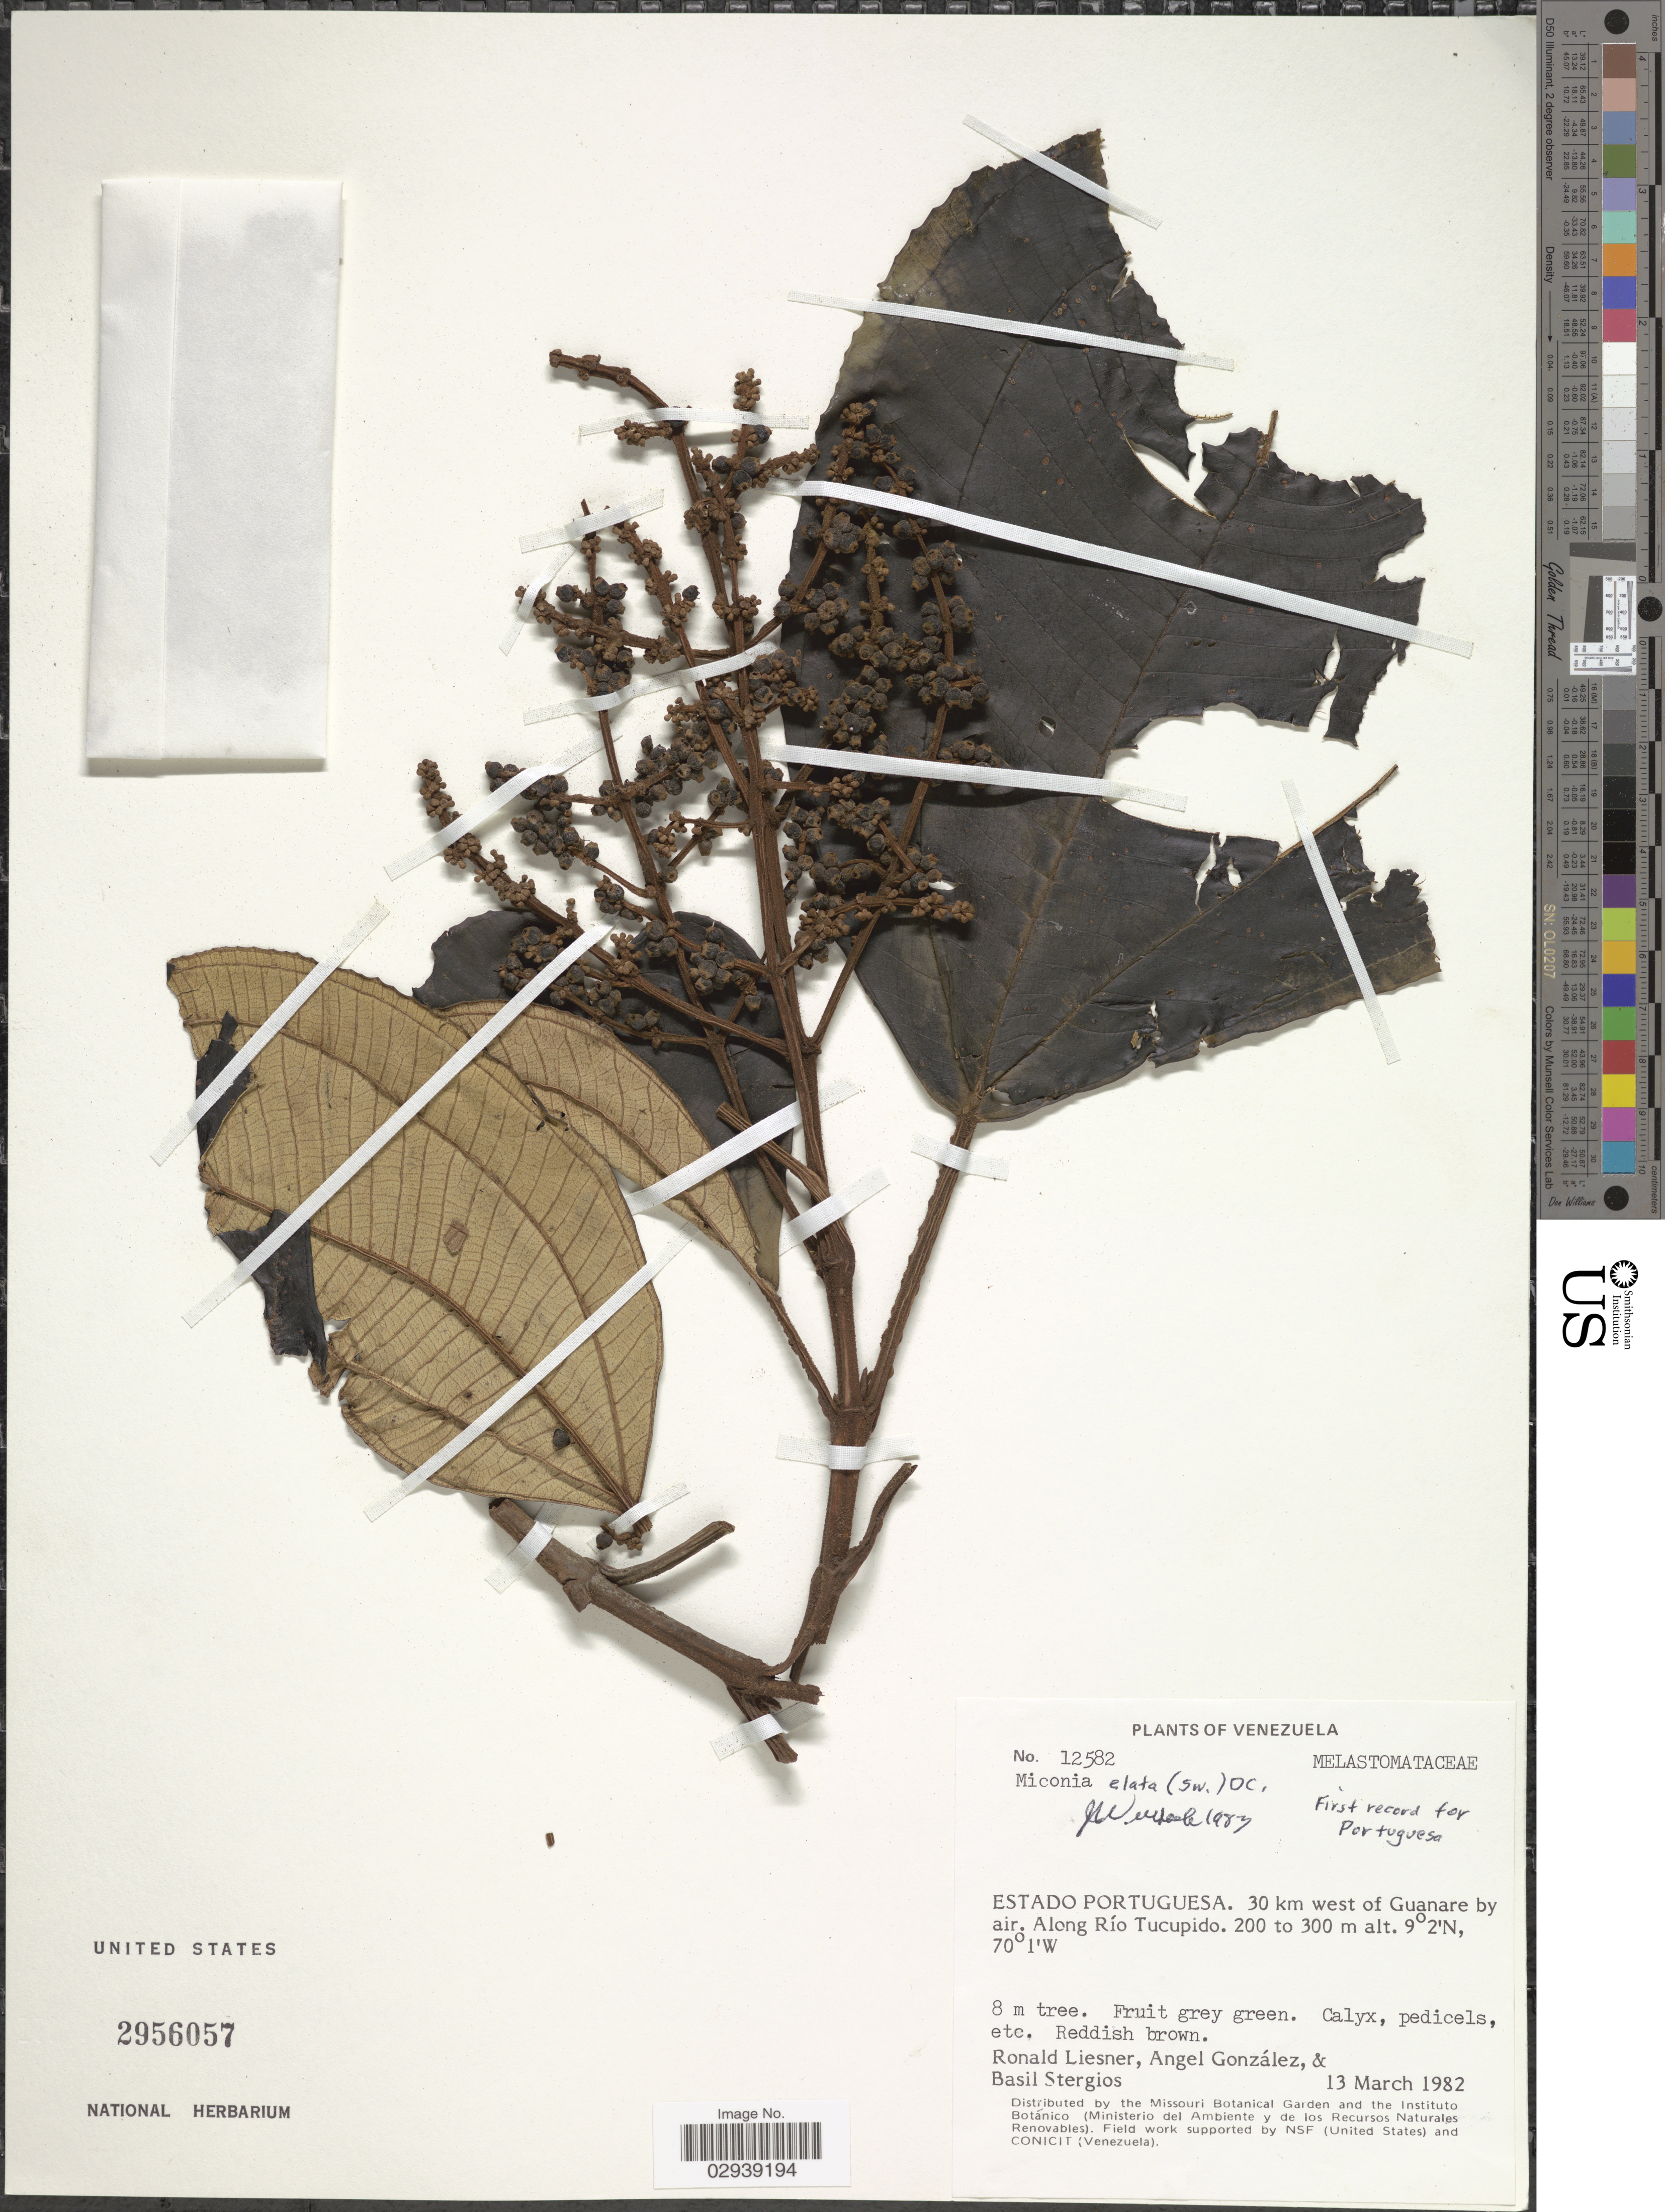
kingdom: Plantae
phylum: Tracheophyta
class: Magnoliopsida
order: Myrtales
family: Melastomataceae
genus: Miconia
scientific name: Miconia elata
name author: (Sw.) DC.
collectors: R. L. Liesner, A. C. González & B. G. Stergios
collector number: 12582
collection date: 1982-03-13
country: Venezuela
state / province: Portuguesa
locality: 30 km W of Guanare by air, along Rio Tucupido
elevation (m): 200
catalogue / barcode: US 2956057